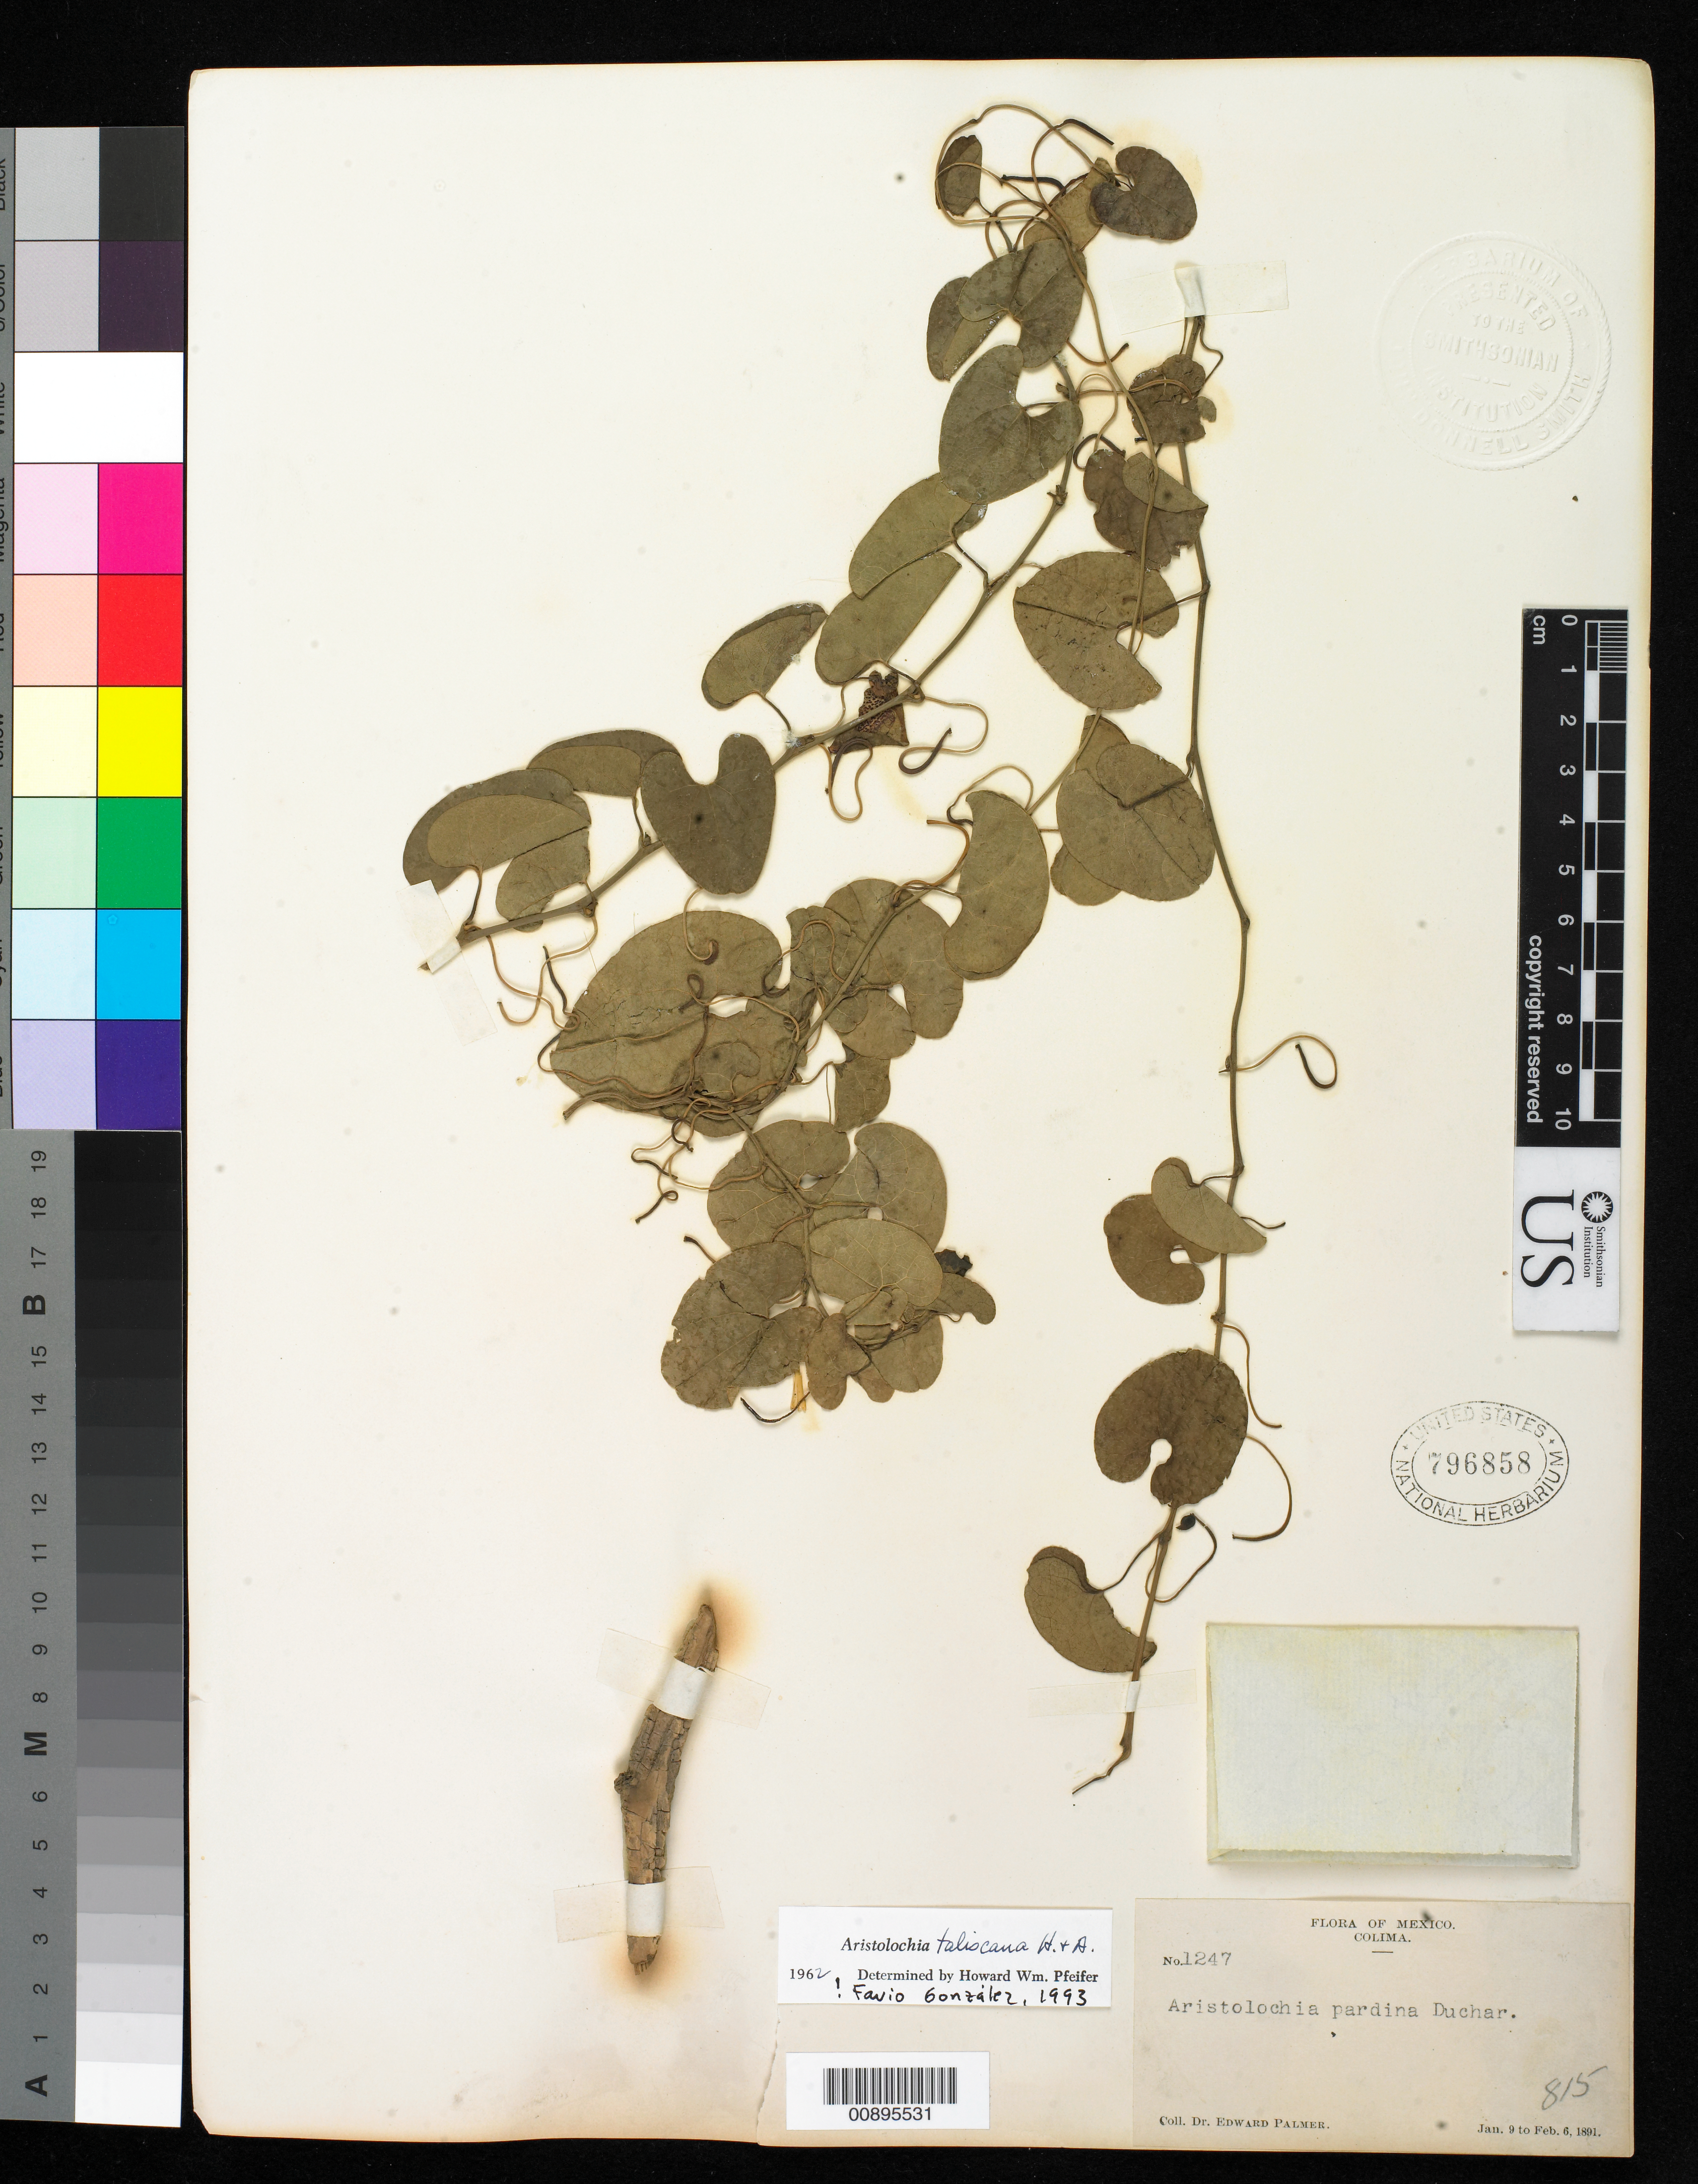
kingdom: Plantae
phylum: Tracheophyta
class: Magnoliopsida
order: Piperales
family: Aristolochiaceae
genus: Aristolochia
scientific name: Aristolochia taliscana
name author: Hook. & Arn.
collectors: E. Palmer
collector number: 1247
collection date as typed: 09 Jan 1891 to 06 Feb 1891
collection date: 1891-01-09/1891-02-06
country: Mexico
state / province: Colima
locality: Colima.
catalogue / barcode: US 796858